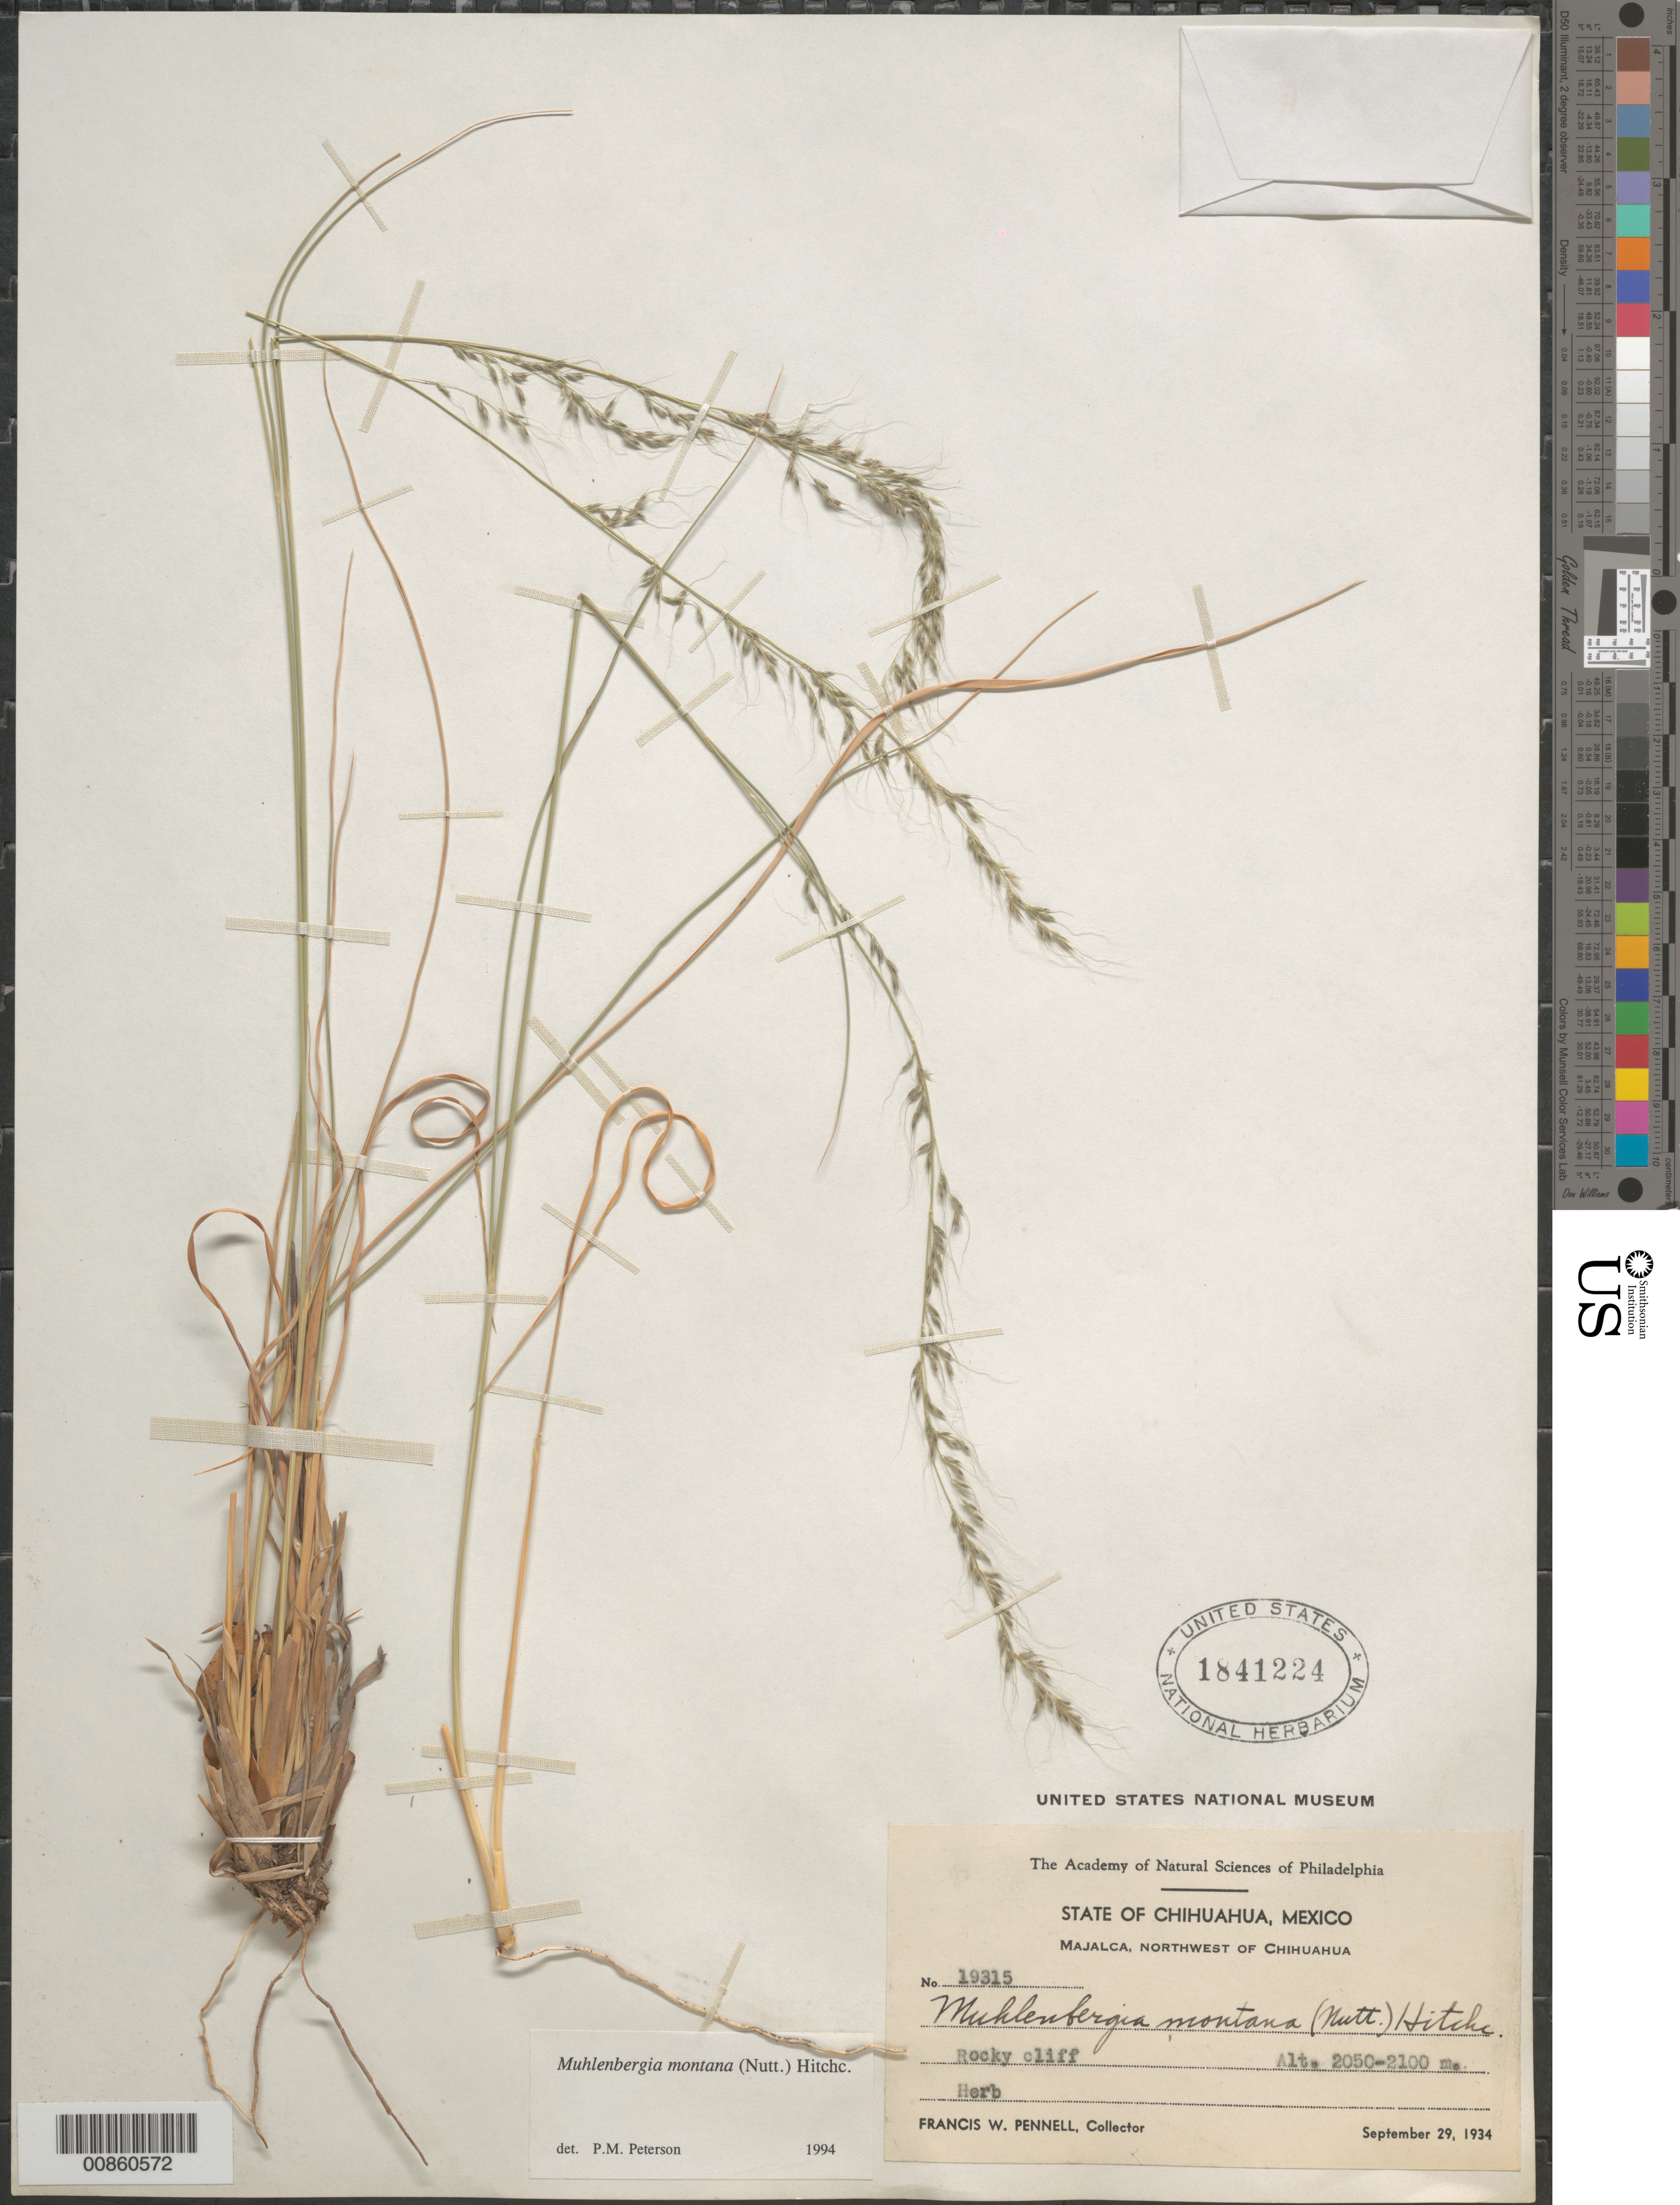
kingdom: Plantae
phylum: Tracheophyta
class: Liliopsida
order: Poales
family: Poaceae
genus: Muhlenbergia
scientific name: Muhlenbergia montana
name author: (Nutt.) Hitchc.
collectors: F. W. Pennell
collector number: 19315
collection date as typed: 29 Sep 1934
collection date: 1934-09-29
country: Mexico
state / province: Chihuahua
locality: Majalca, Chih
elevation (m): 2100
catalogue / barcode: US 1841224